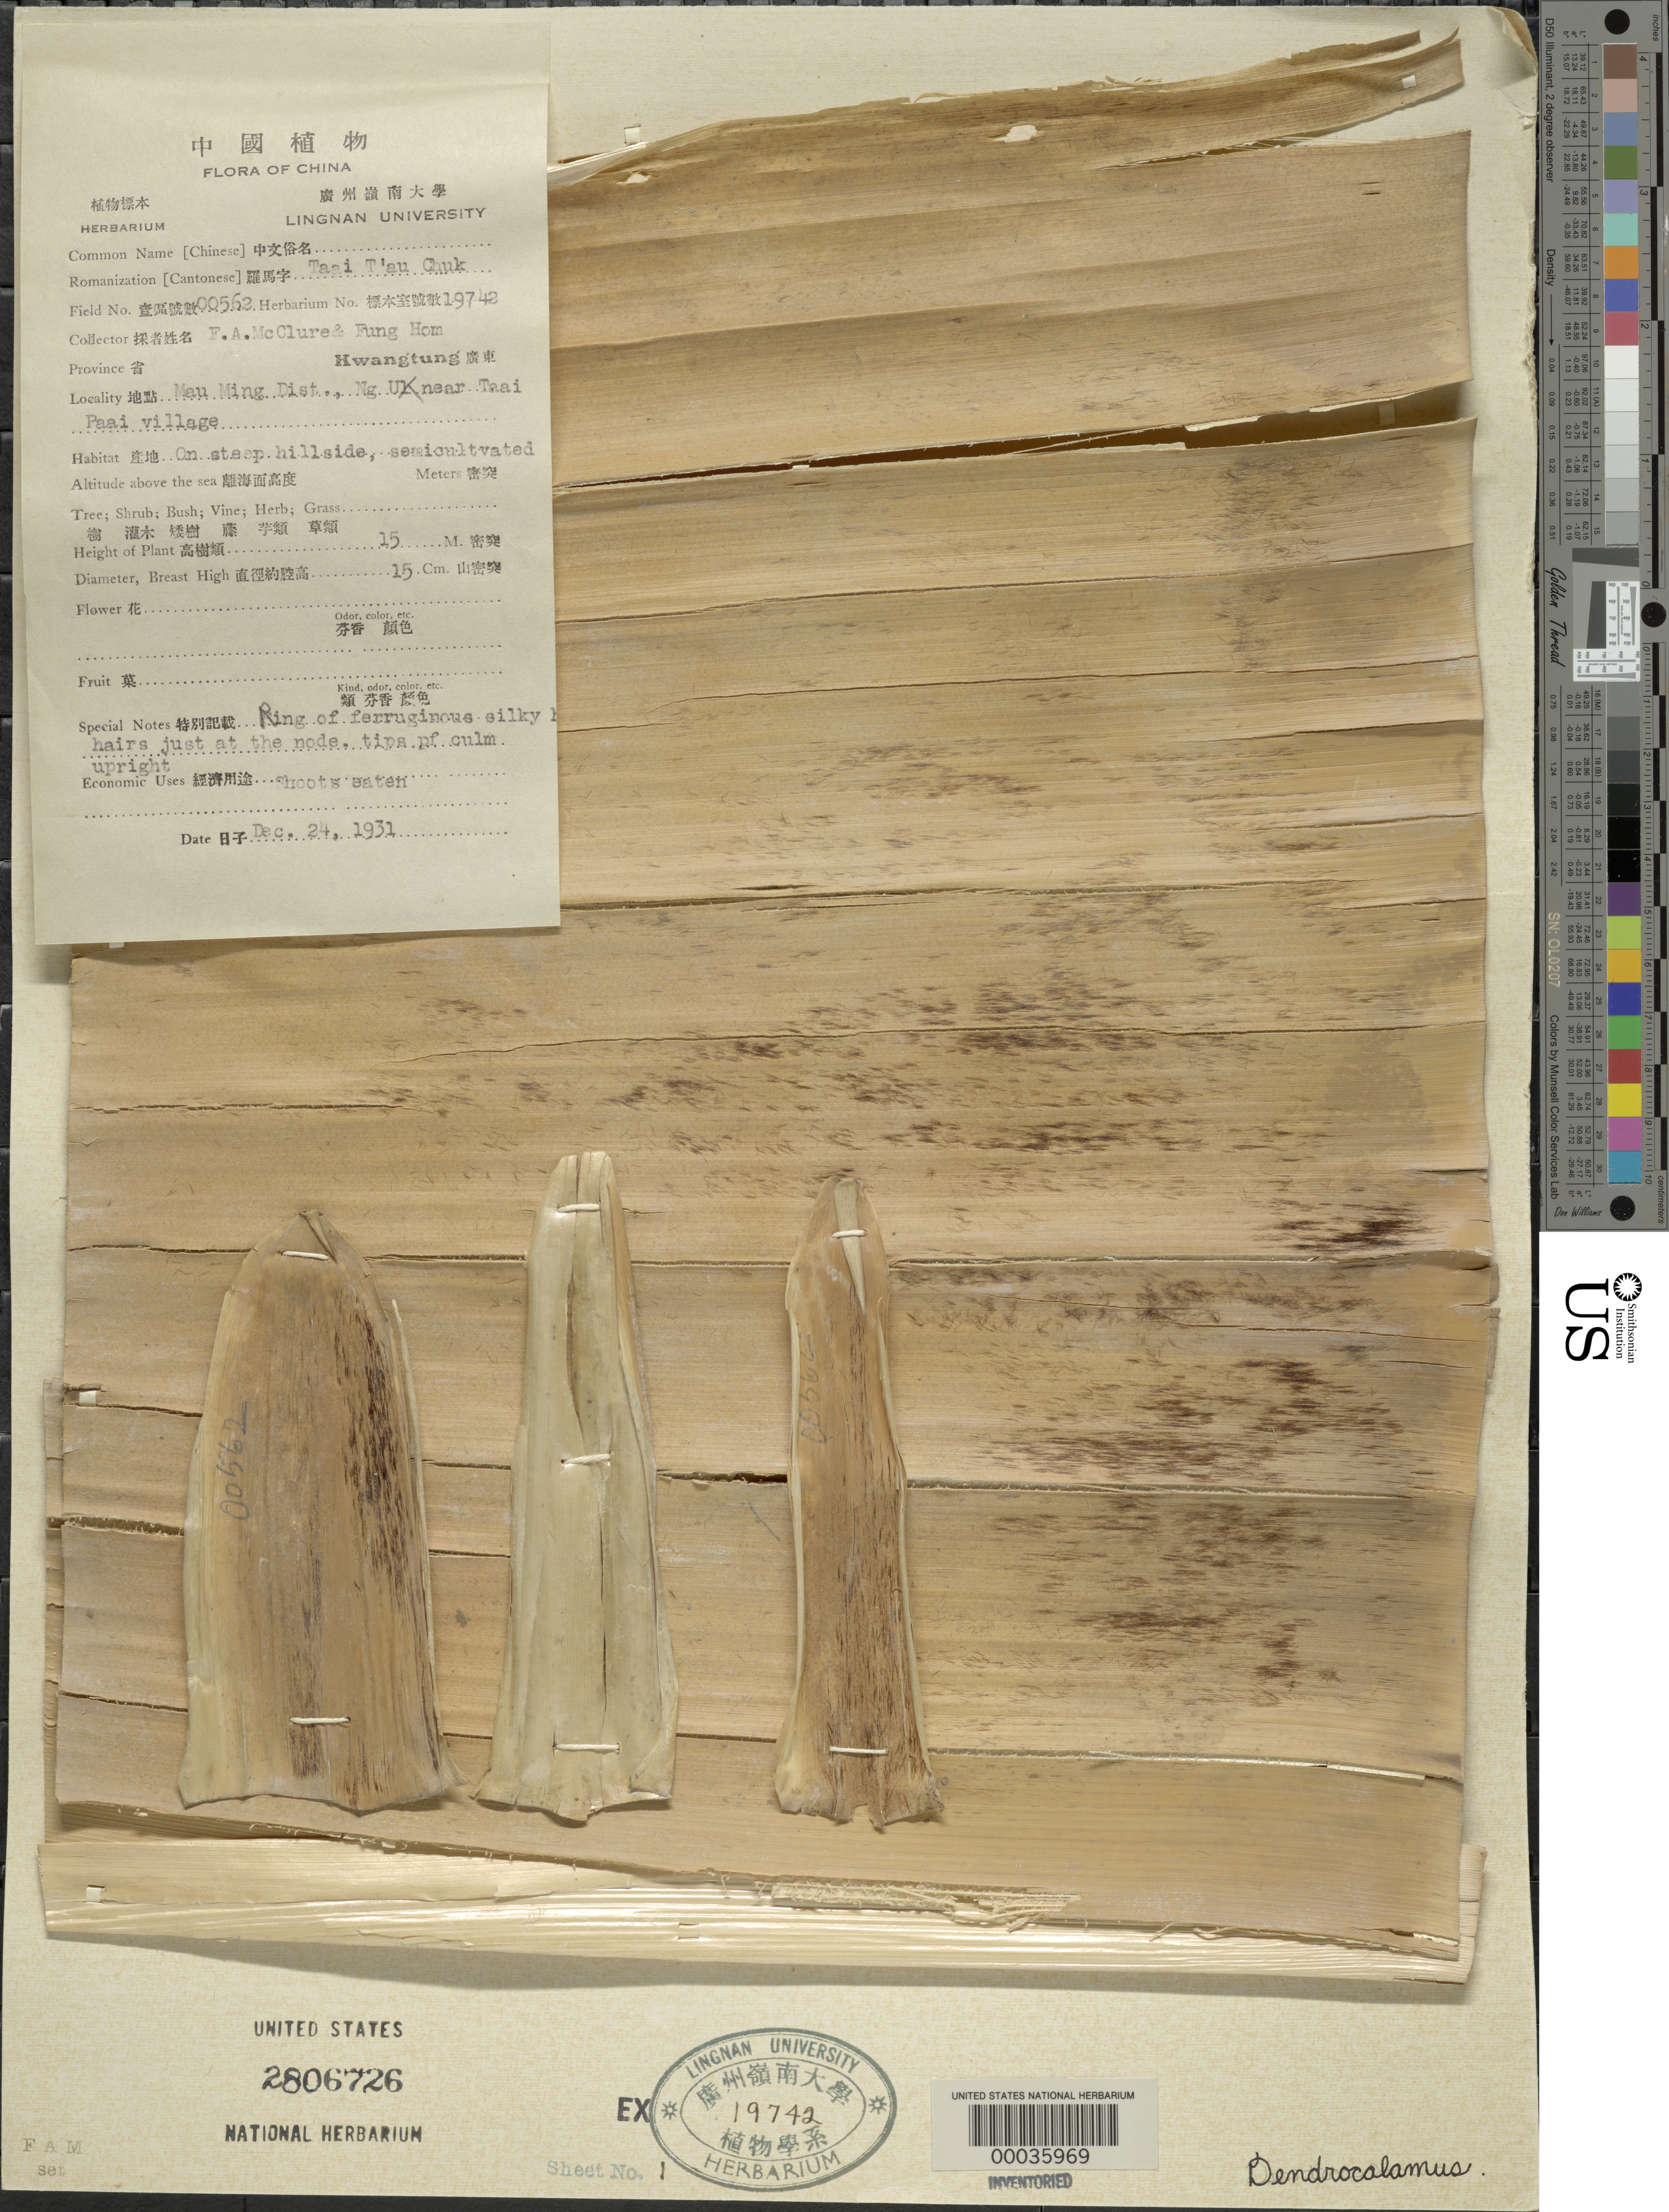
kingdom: Plantae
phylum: Tracheophyta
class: Liliopsida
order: Poales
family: Poaceae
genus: Dendrocalamus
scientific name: Dendrocalamus sp.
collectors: F. A. McClure & H. L. Fung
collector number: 562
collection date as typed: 24 Dec 1931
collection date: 1931-12-24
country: China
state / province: Guangdong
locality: Mau ming dist., ng u near taai paai village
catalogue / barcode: US 2806726